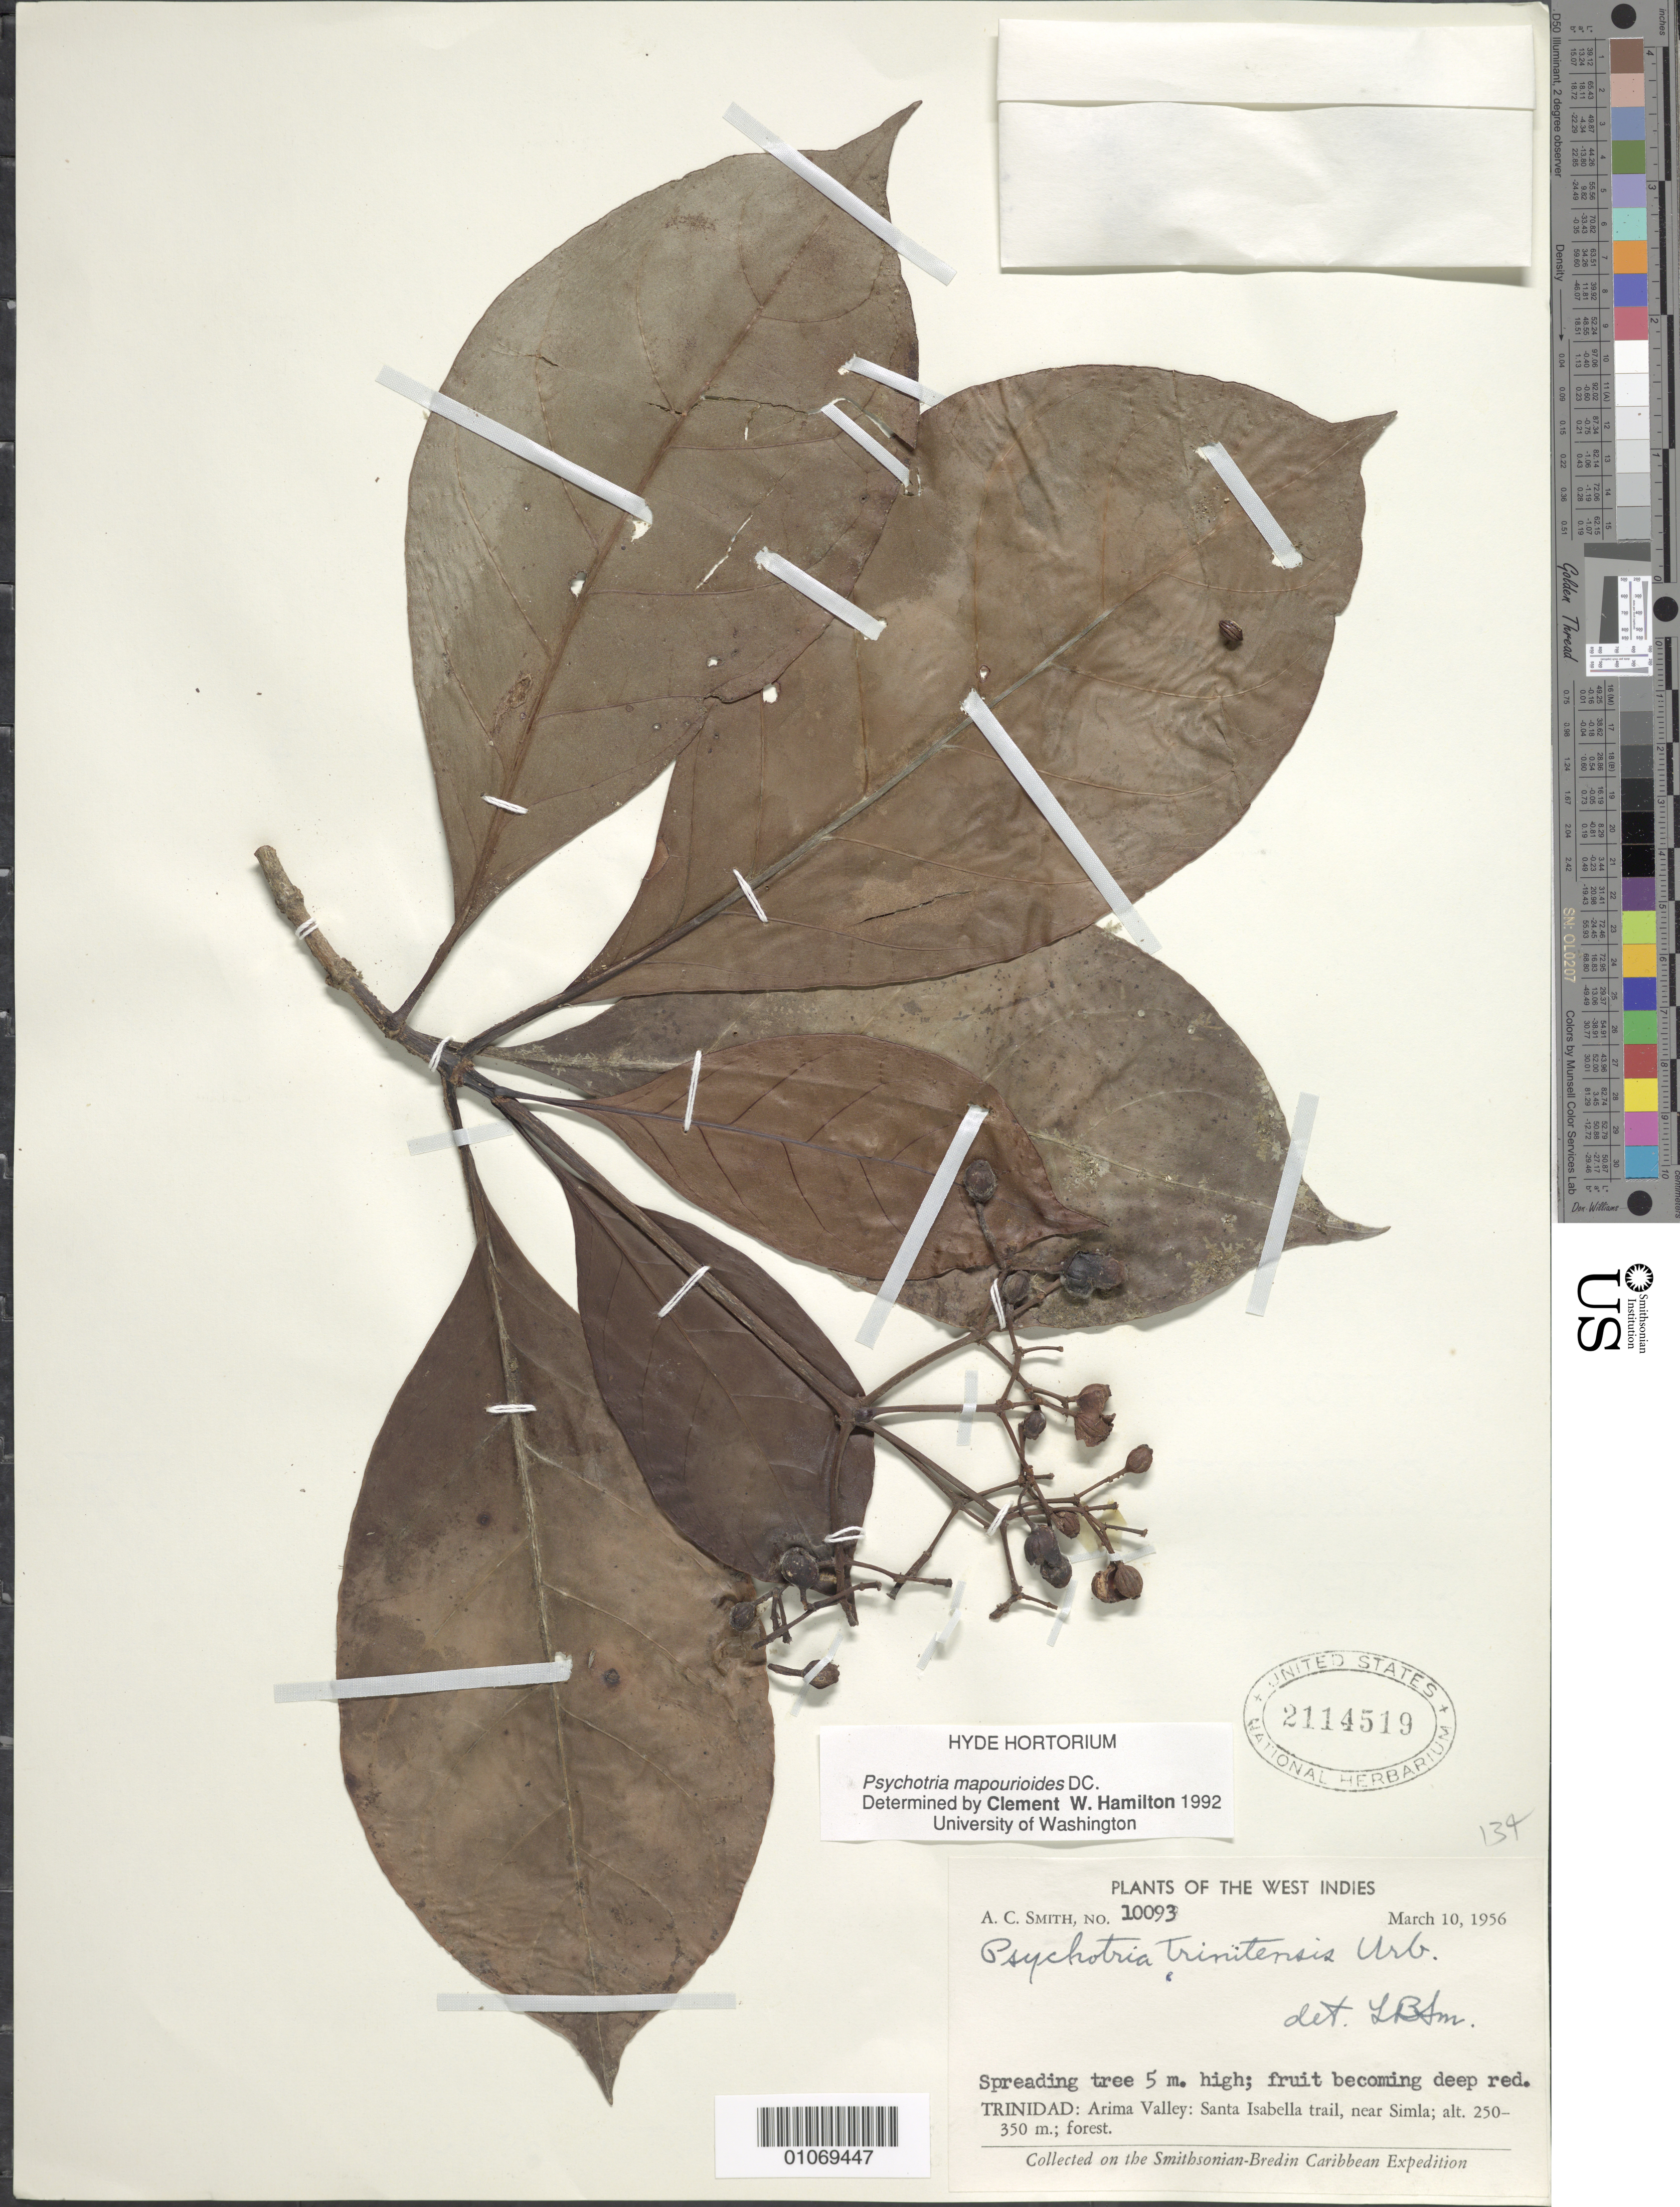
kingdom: Plantae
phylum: Tracheophyta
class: Magnoliopsida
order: Gentianales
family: Rubiaceae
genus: Psychotria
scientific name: Psychotria mapourioides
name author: DC.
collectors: A. C. Smith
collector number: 10093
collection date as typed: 10 Mar 1956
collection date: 1956-03-10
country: Trinidad and Tobago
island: Trinidad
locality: Arima Valley, Santa Isabella Trail, near Simla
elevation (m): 250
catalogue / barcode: US 2114519